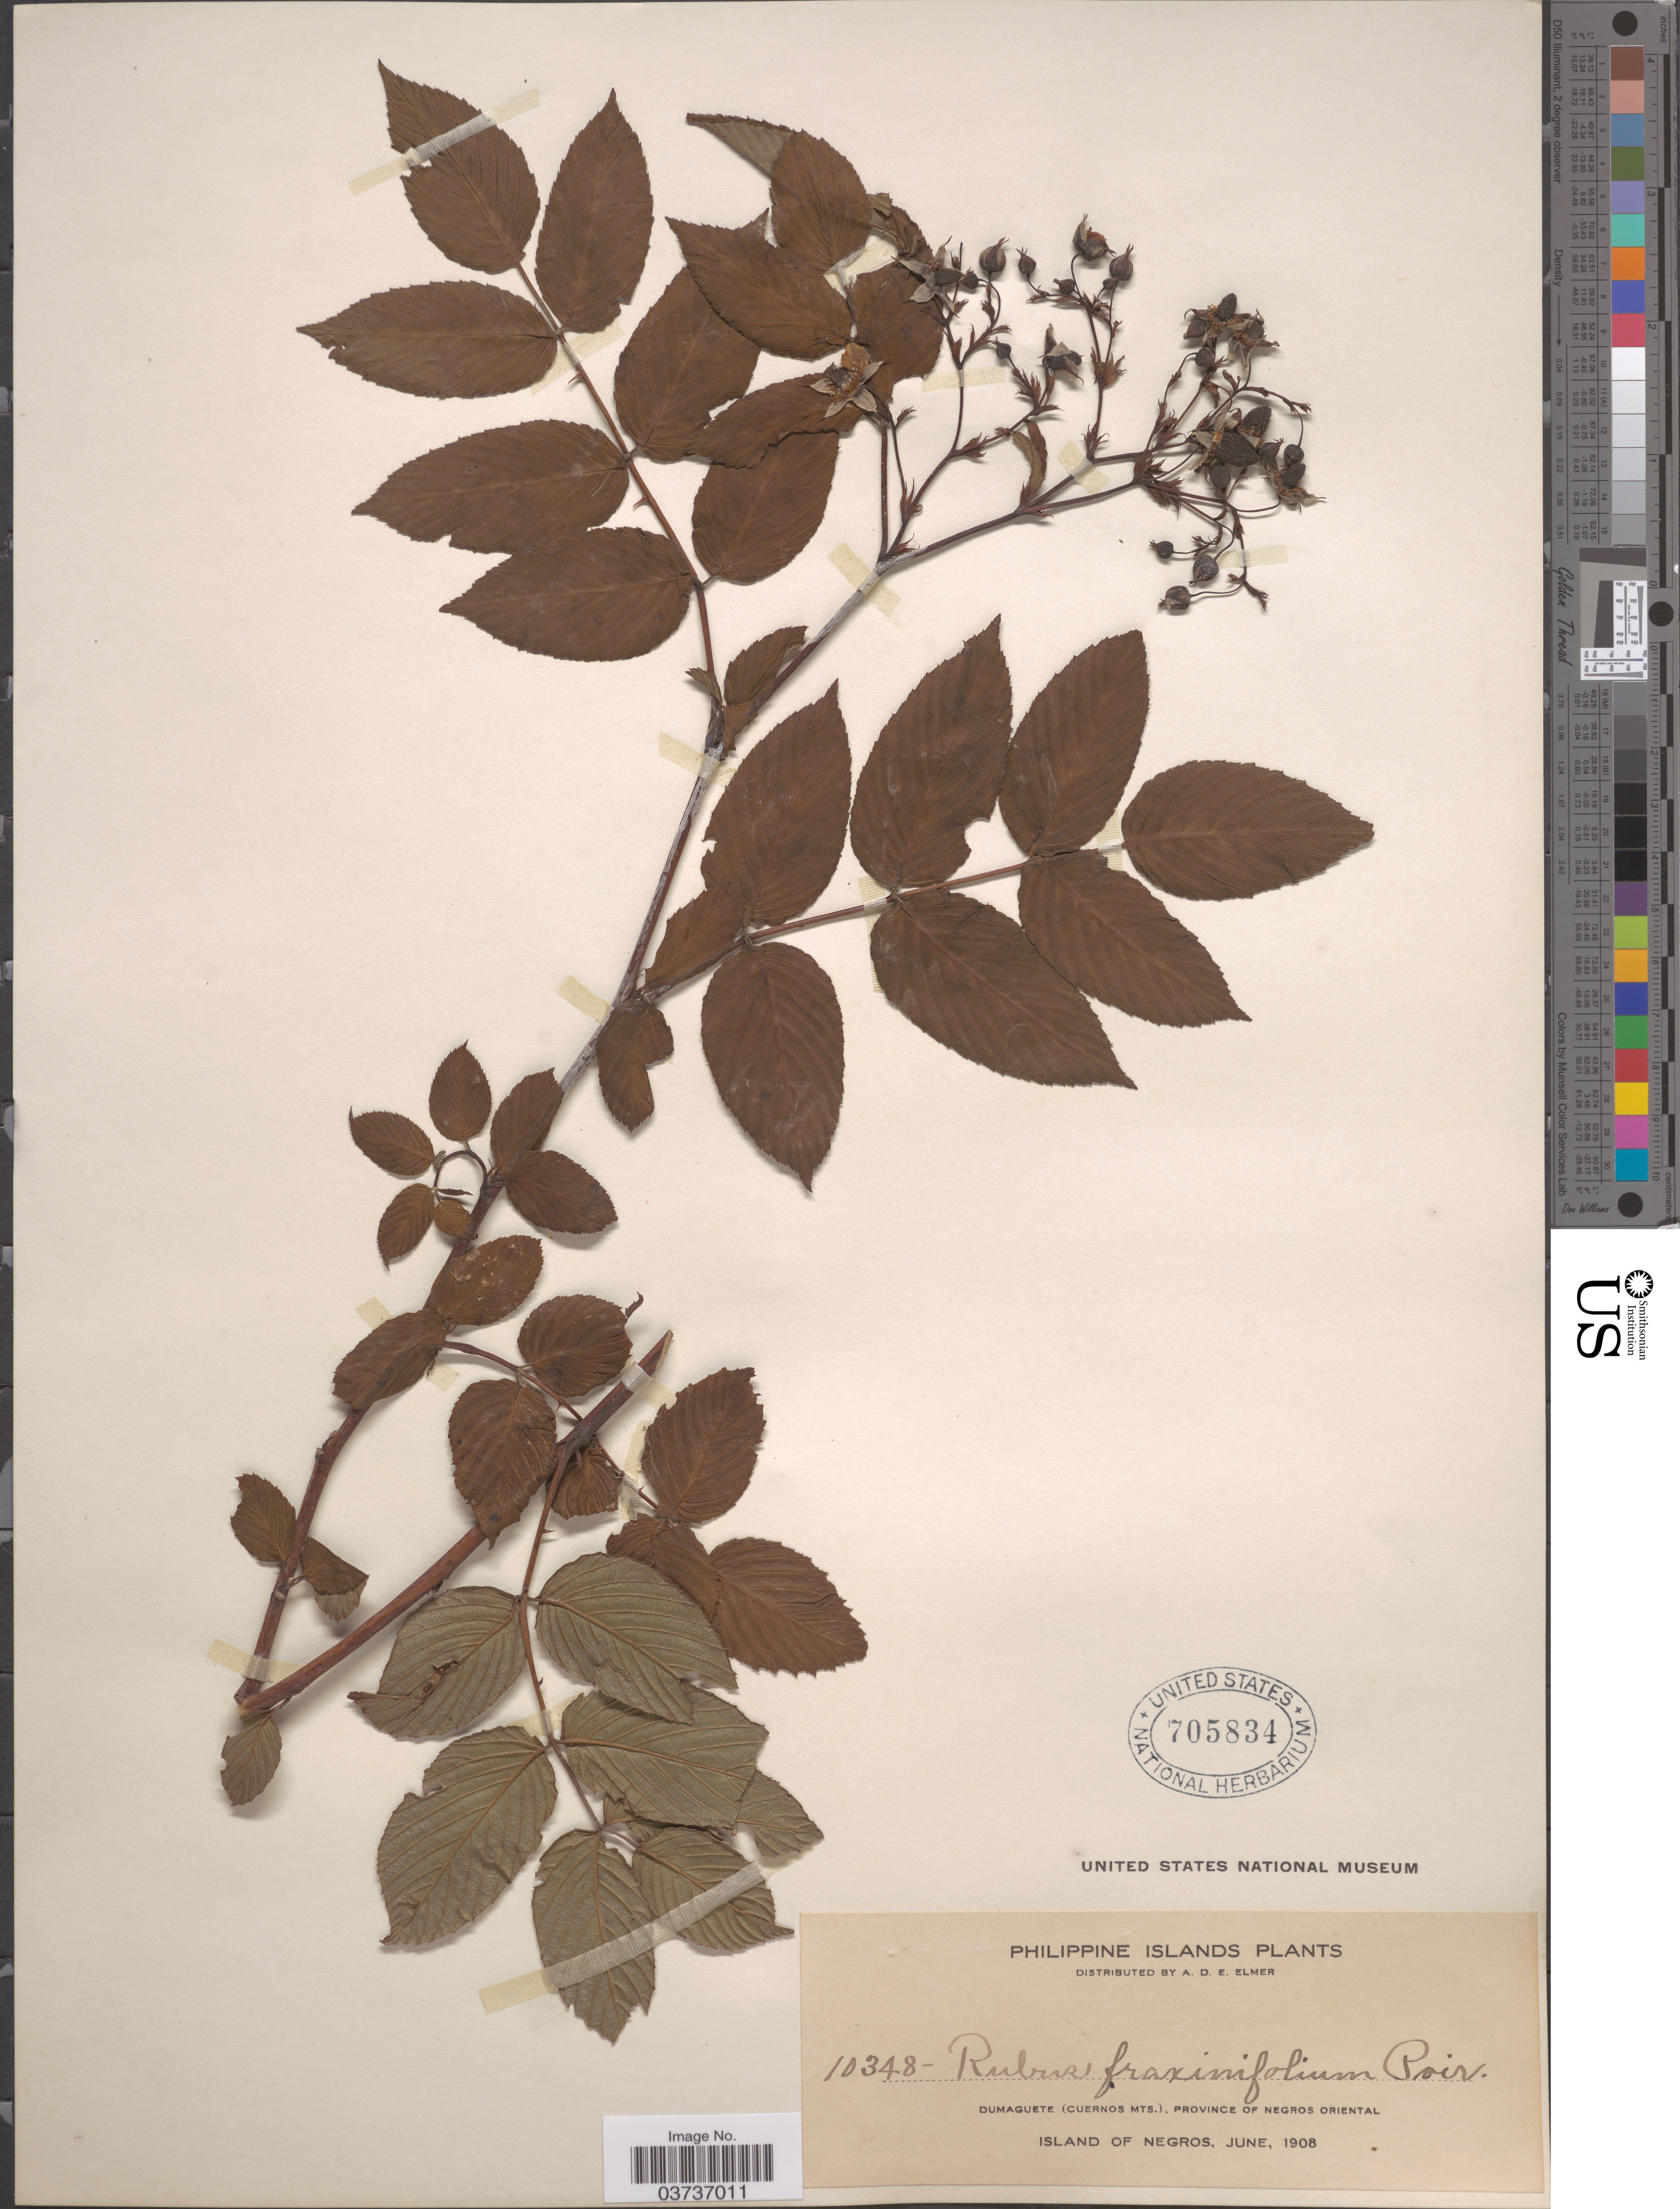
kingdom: Plantae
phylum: Tracheophyta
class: Magnoliopsida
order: Rosales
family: Rosaceae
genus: Rubus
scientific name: Rubus fraxinifolius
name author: Hayata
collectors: A. D. E. Elmer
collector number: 10348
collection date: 1908-06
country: Philippines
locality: Dumaguete (Cuernos Mts.), Province of Negros Oriental. Island of Negros.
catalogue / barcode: US 705834